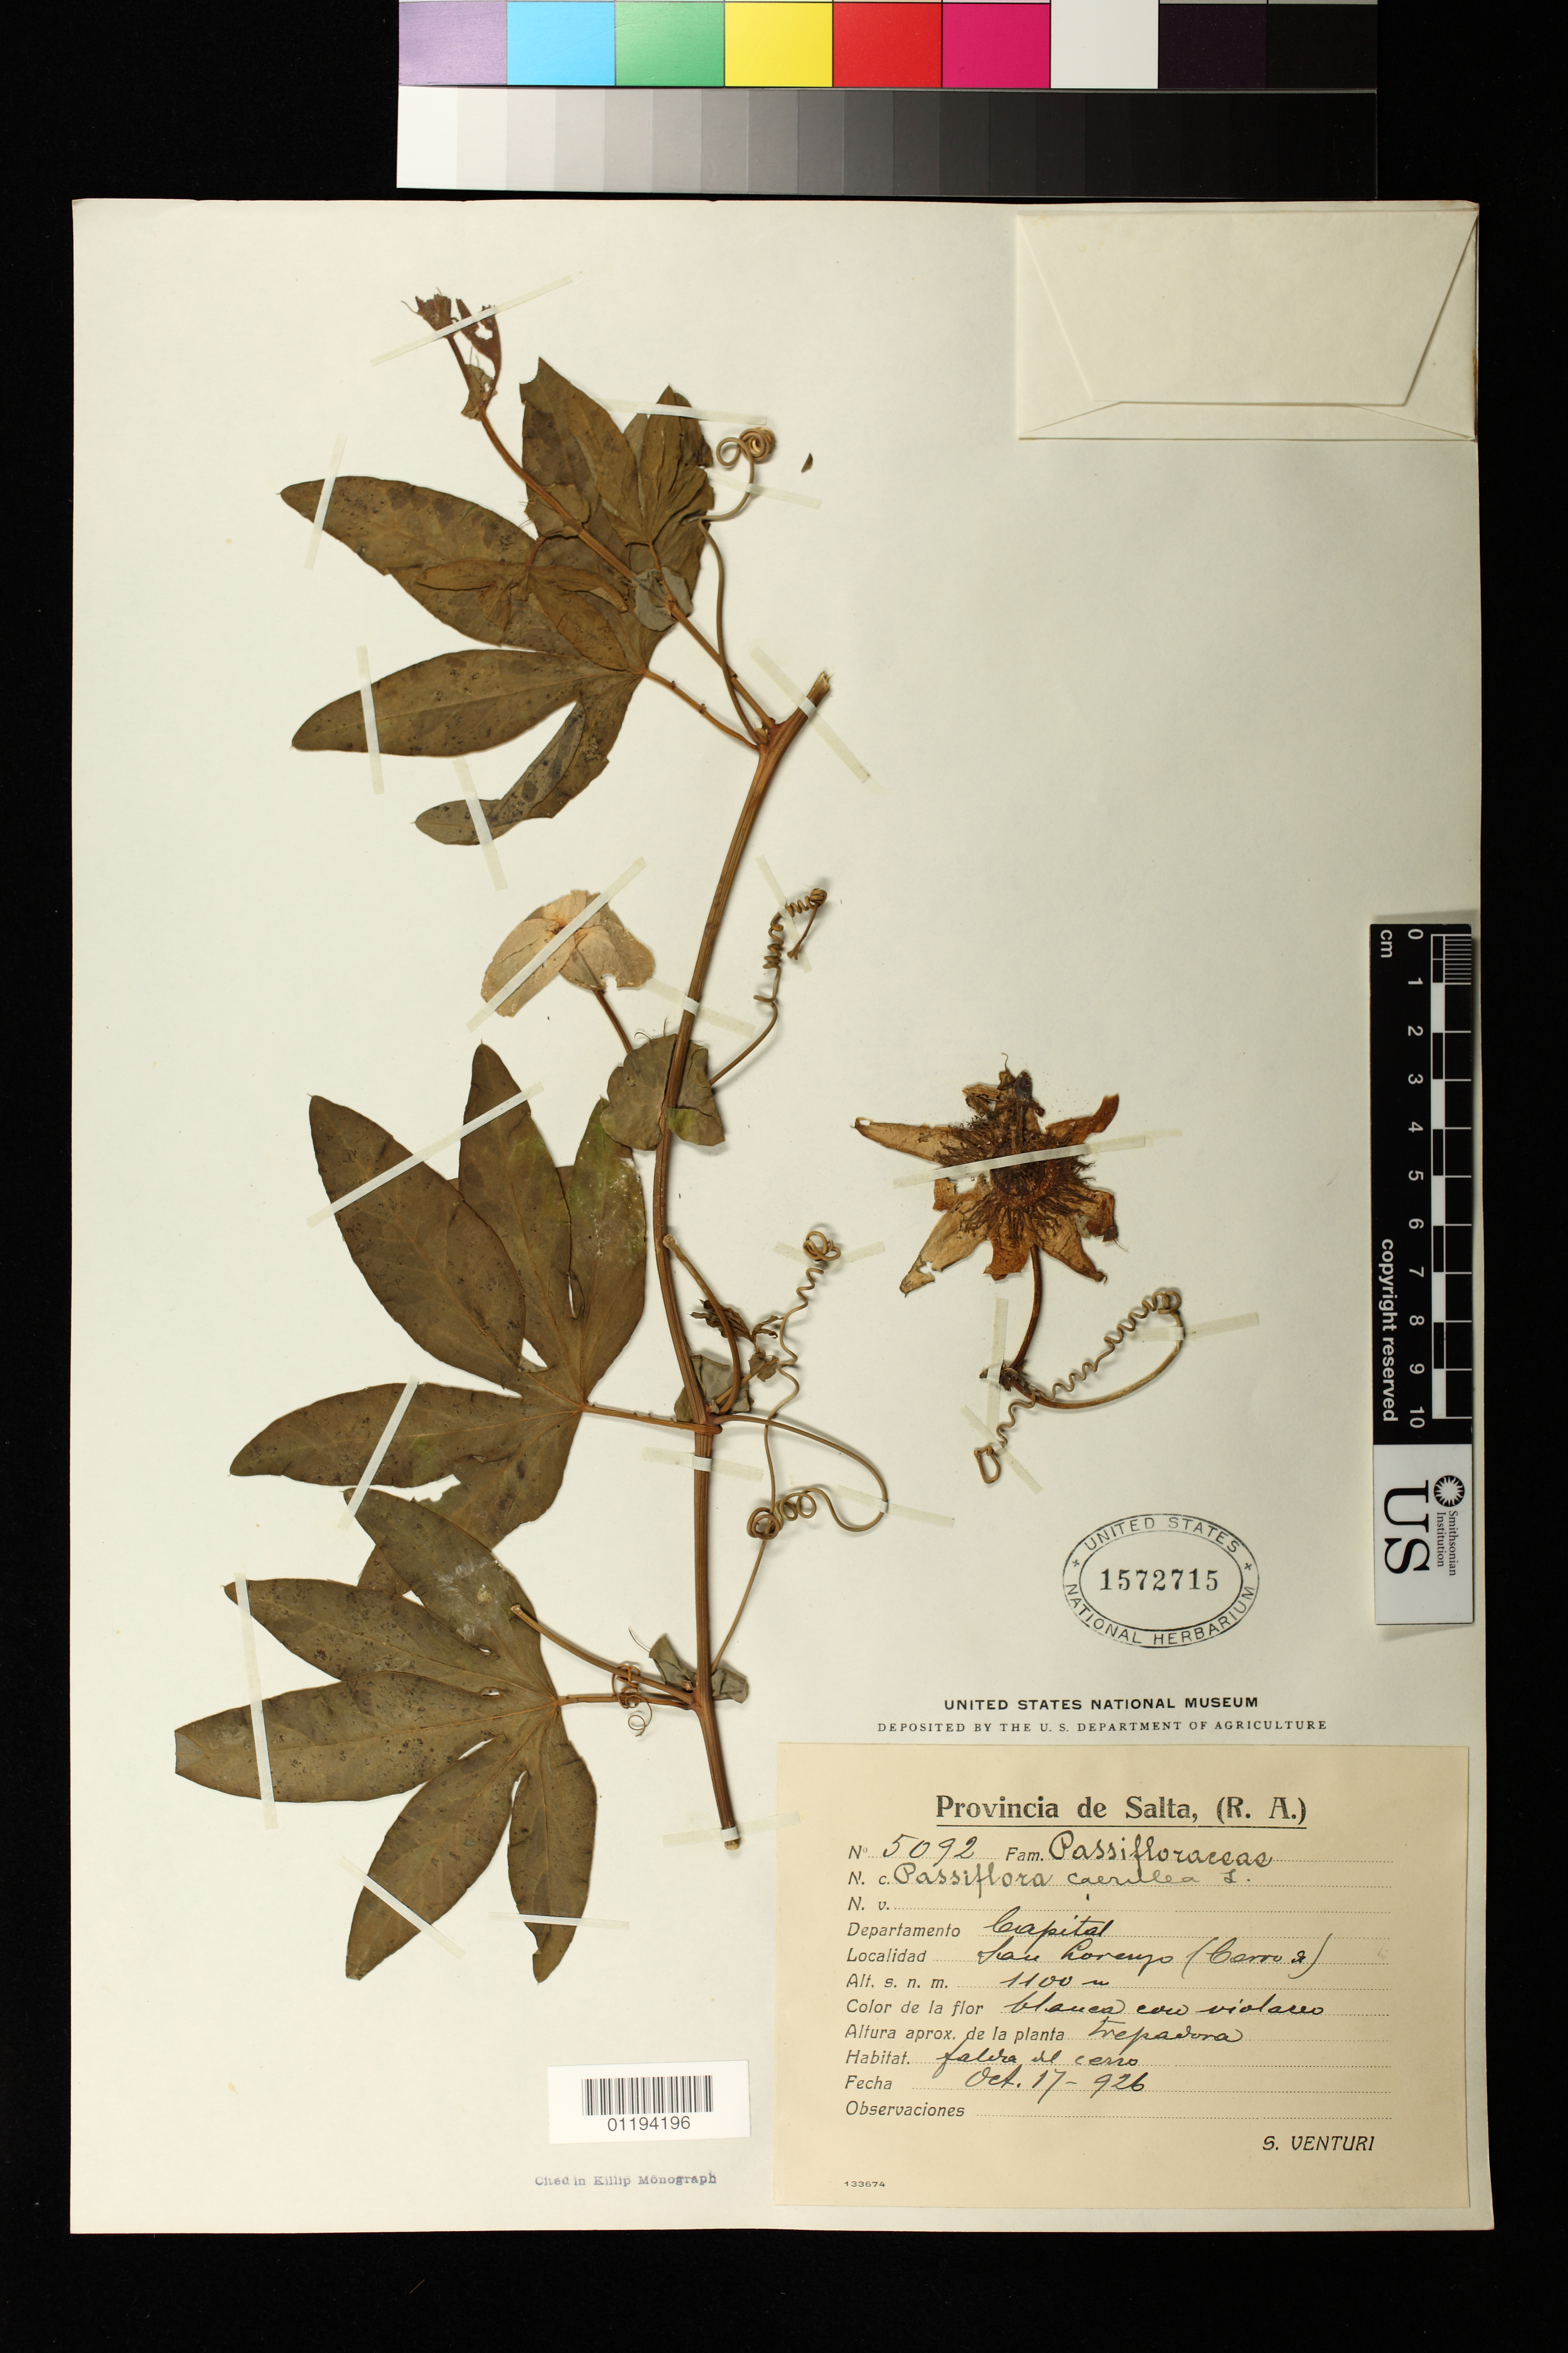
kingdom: Plantae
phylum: Tracheophyta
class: Magnoliopsida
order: Malpighiales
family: Passifloraceae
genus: Passiflora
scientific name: Passiflora caerulea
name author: L.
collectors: S. Venturi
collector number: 5092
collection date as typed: Oct 17 1926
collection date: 1926-10-17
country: Argentina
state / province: Salta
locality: Departamento Capital: San Lorenzo (Cerro St)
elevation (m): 1100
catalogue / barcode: US 1572715